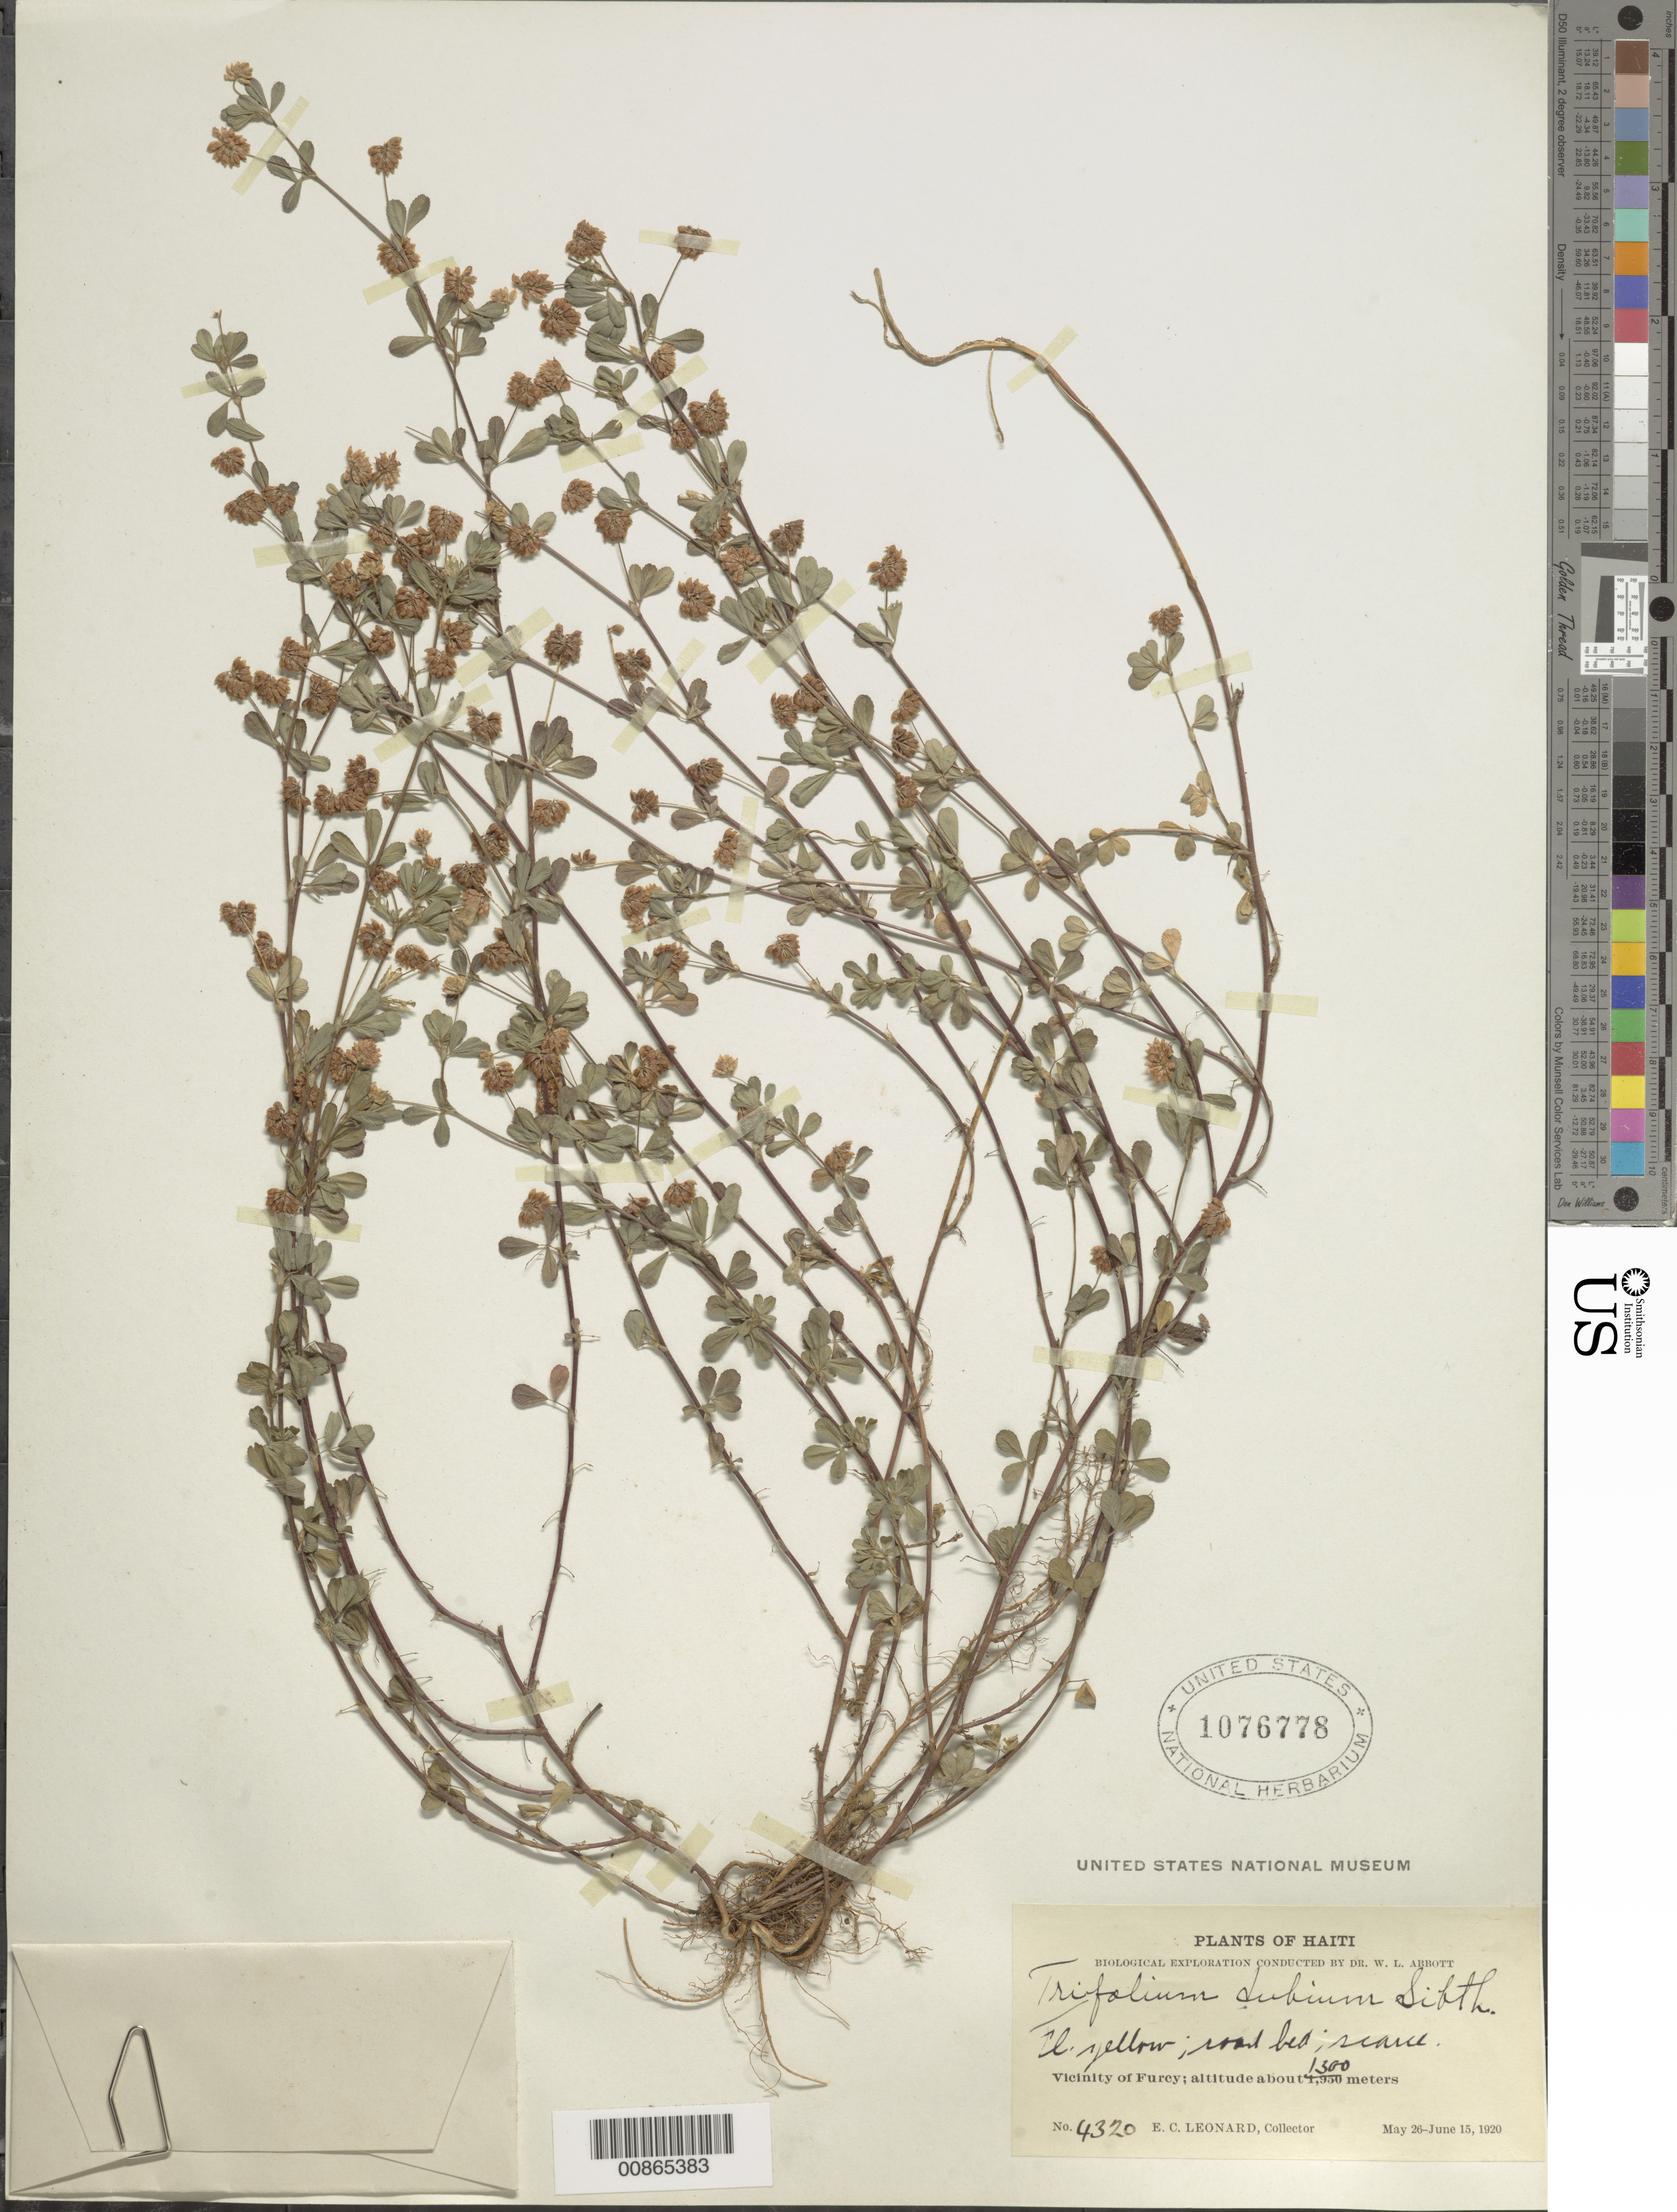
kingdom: Plantae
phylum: Tracheophyta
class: Magnoliopsida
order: Fabales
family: Fabaceae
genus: Trifolium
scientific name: Trifolium dubium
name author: Sibth.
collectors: E. C. Leonard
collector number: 4320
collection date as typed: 26 May 1920 to 15 Jun 1920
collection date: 1920-05-26/1920-06-15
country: Haiti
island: Hispaniola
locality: Vicinity of Furcy.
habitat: Road bed.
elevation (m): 1300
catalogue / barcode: US 1076778